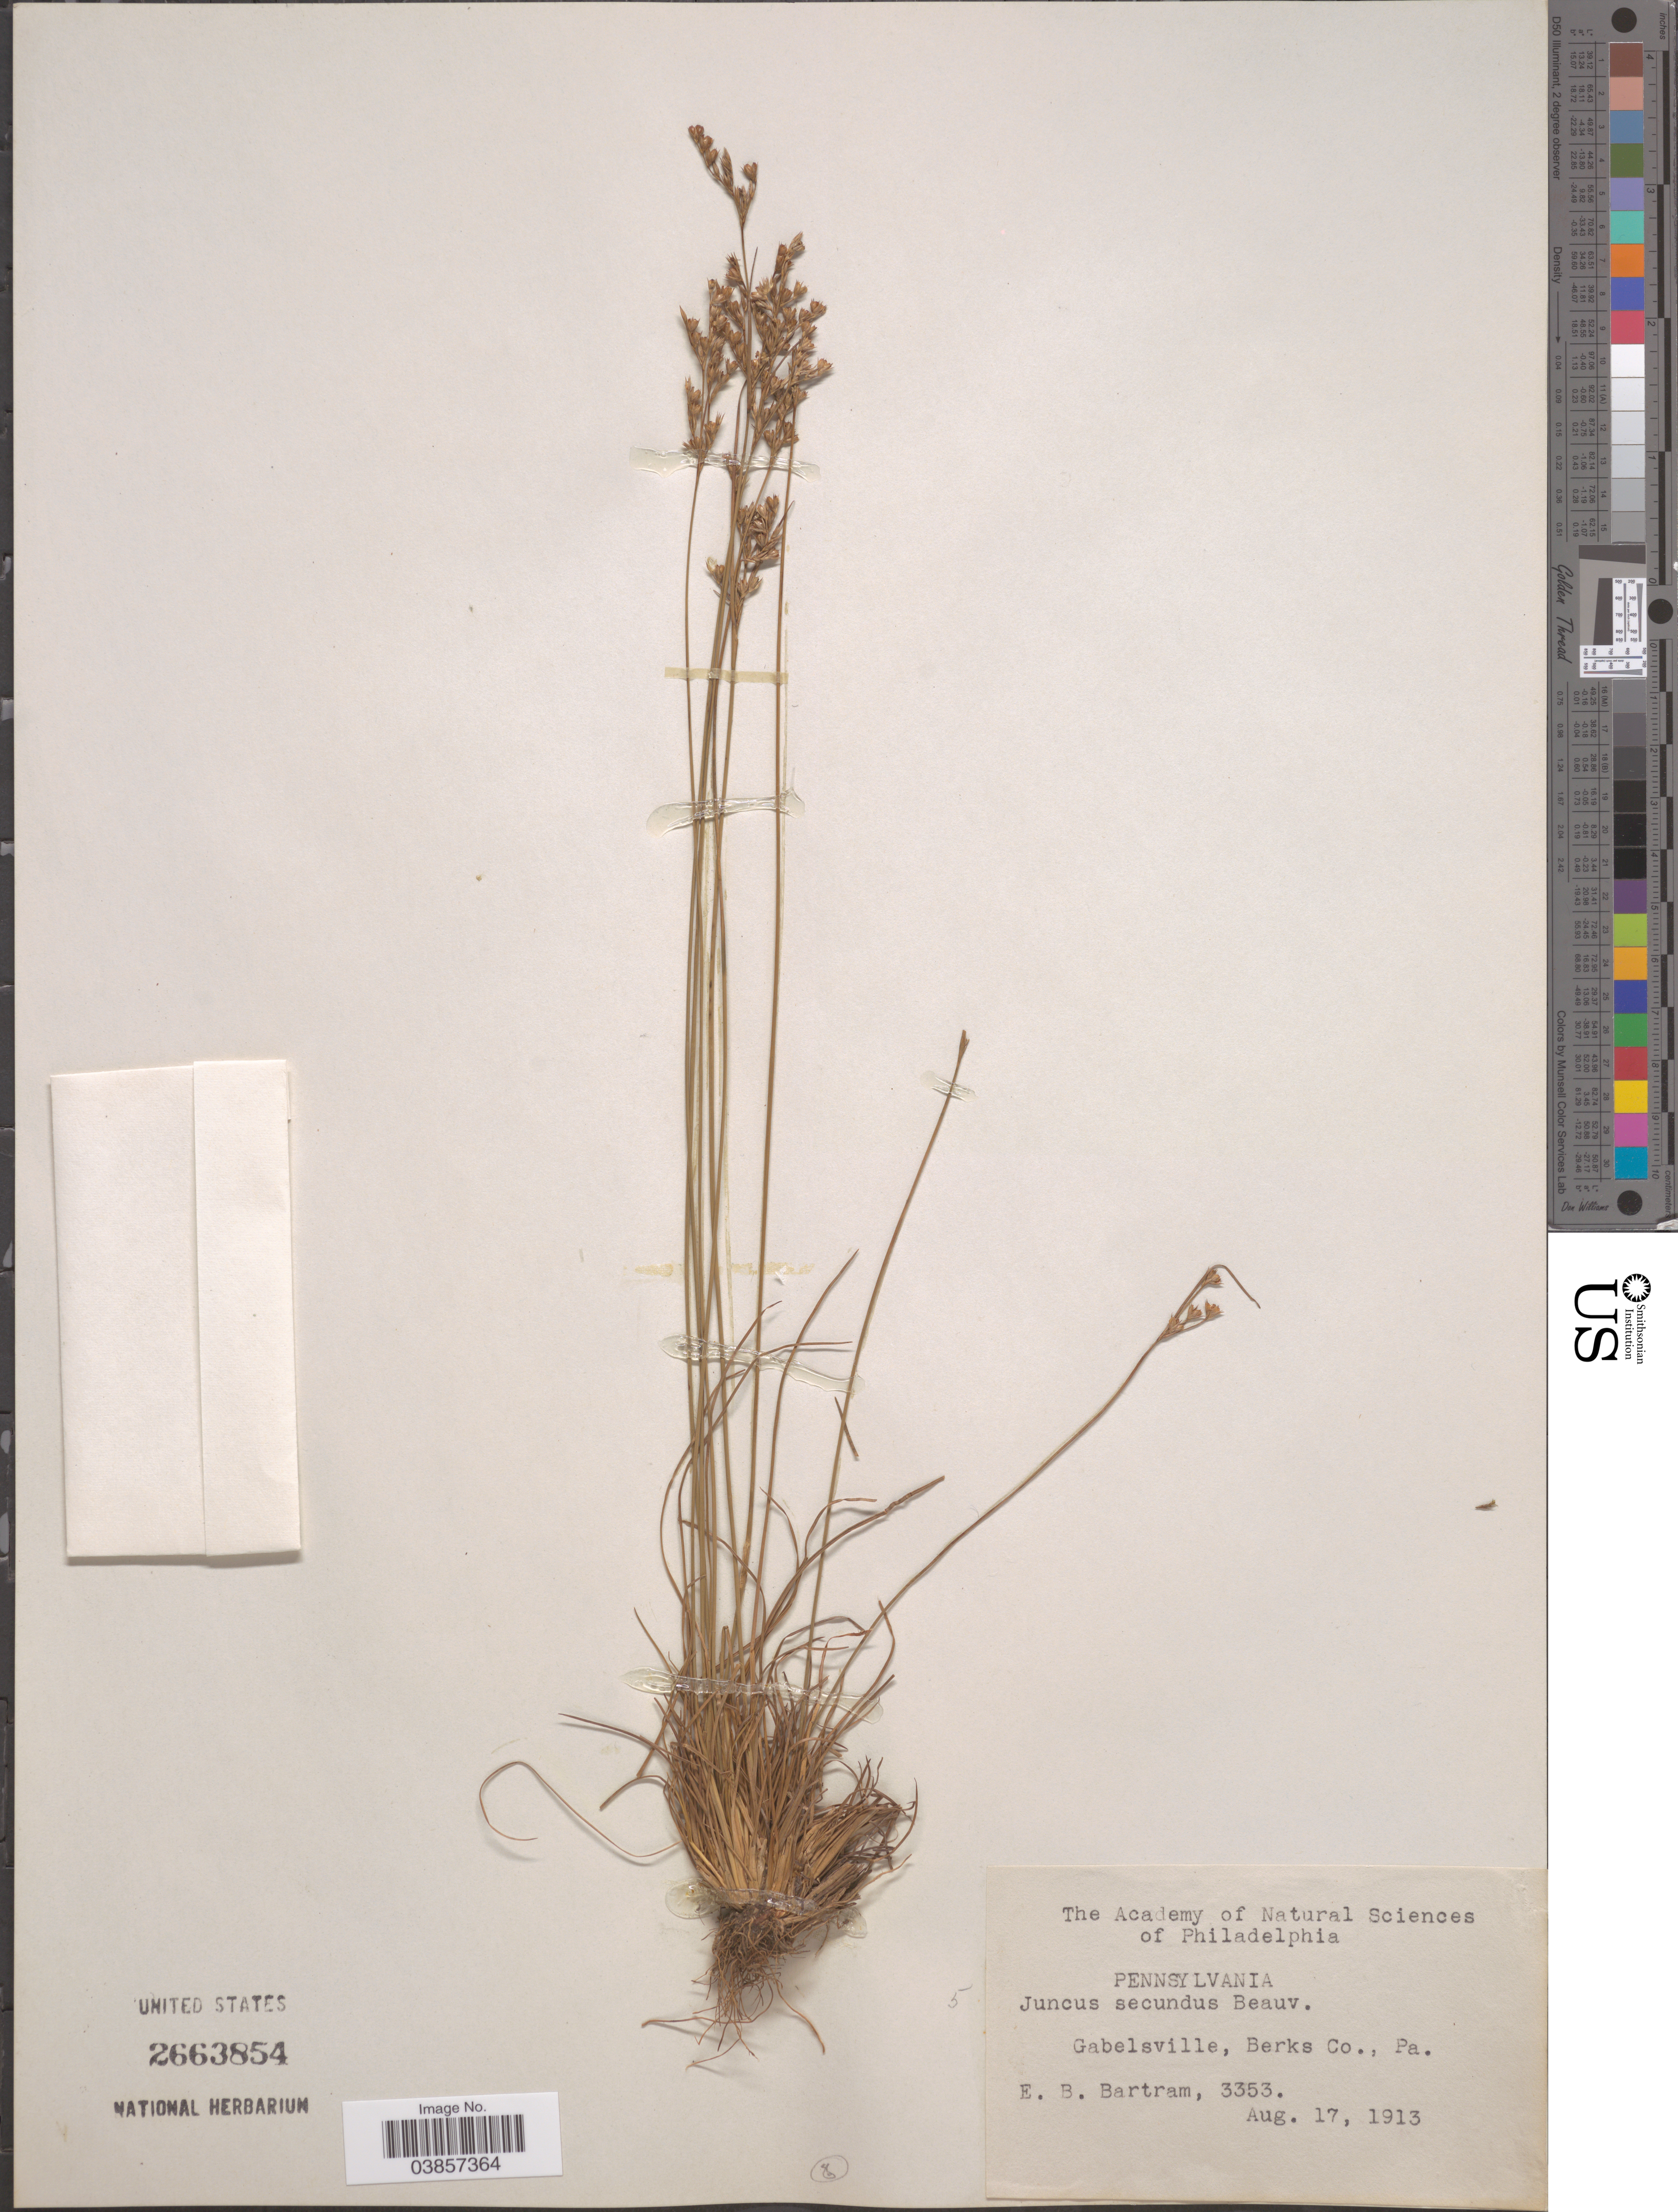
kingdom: Plantae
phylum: Tracheophyta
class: Liliopsida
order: Poales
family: Juncaceae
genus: Juncus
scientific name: Juncus secundus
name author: P. Beauv.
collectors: E. B. Bartram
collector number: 3353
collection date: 1913-08-17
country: United States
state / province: Pennsylvania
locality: Gabelsville, Berks Co.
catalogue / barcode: US 2663854